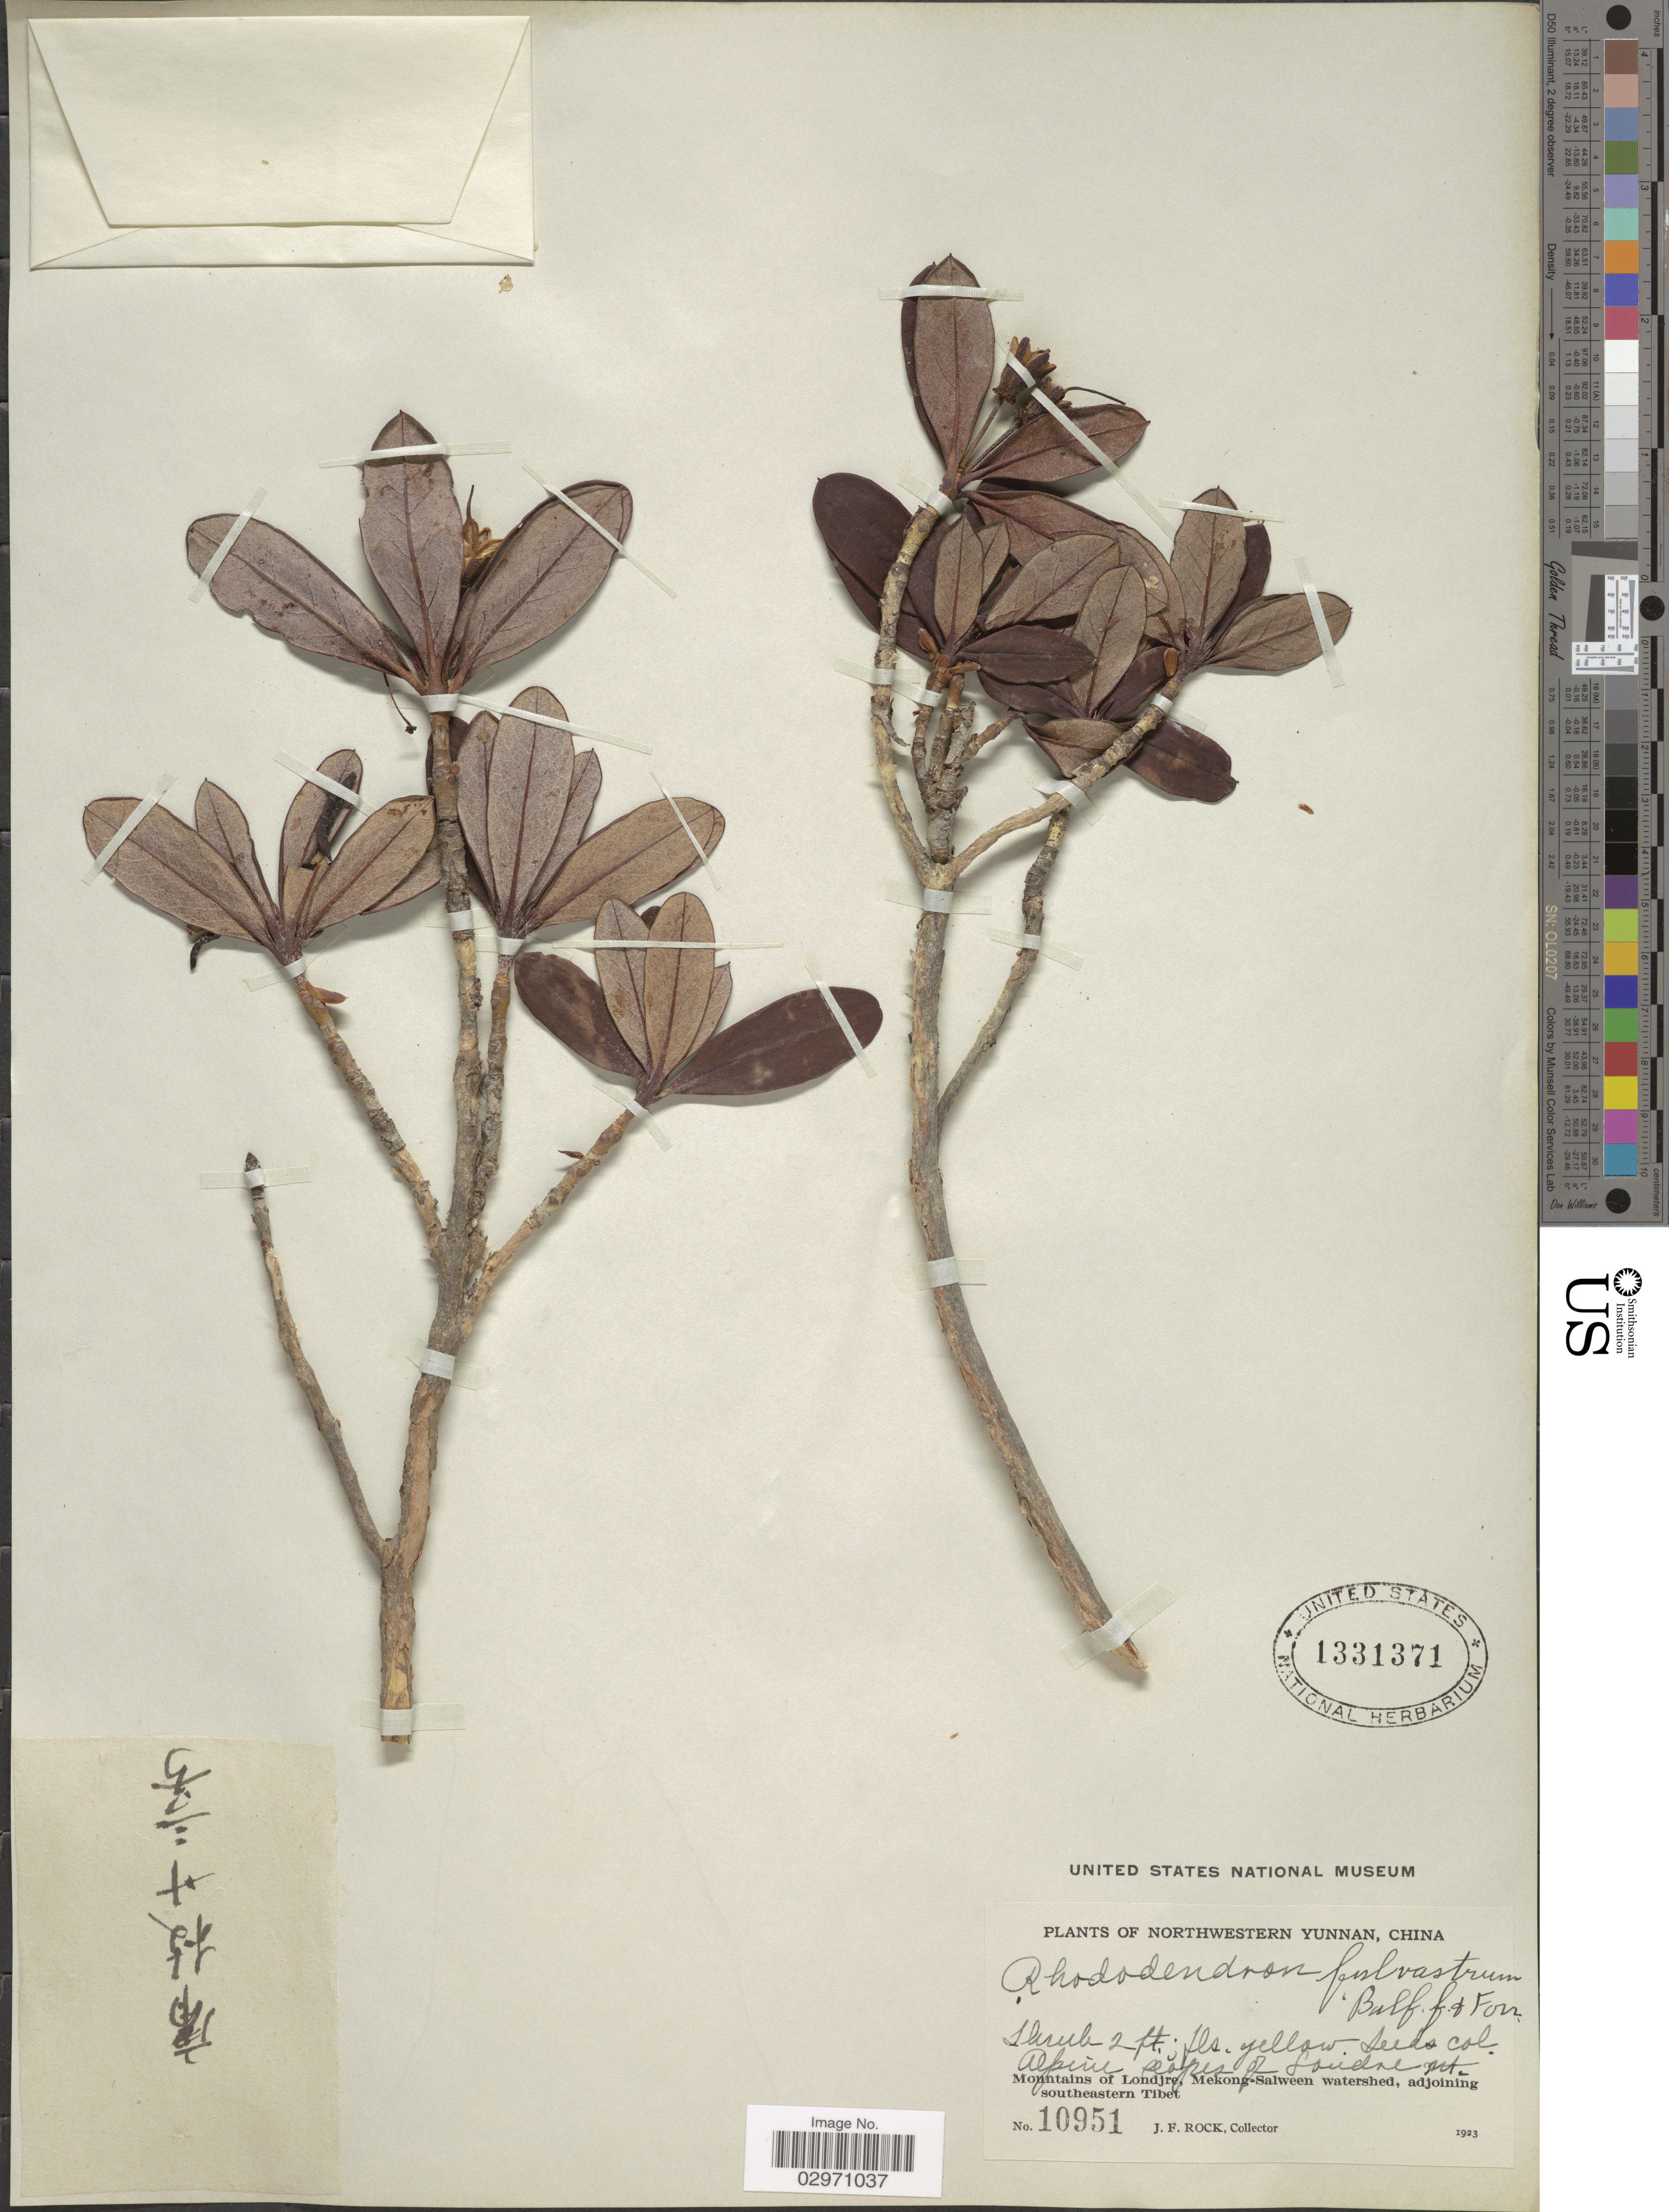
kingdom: Plantae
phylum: Tracheophyta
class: Magnoliopsida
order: Ericales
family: Ericaceae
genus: Rhododendron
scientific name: Rhododendron fulvastrum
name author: Balf. f. & Forrest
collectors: J. Rock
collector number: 10951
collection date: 1923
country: China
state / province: Yunnan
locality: Northwestern Yunnan. Mountains of Londjre, Mekong-Salween watershed, adjoining southeastern Tibet. Alpine slopes of Louidne mt.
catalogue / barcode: US 1331371